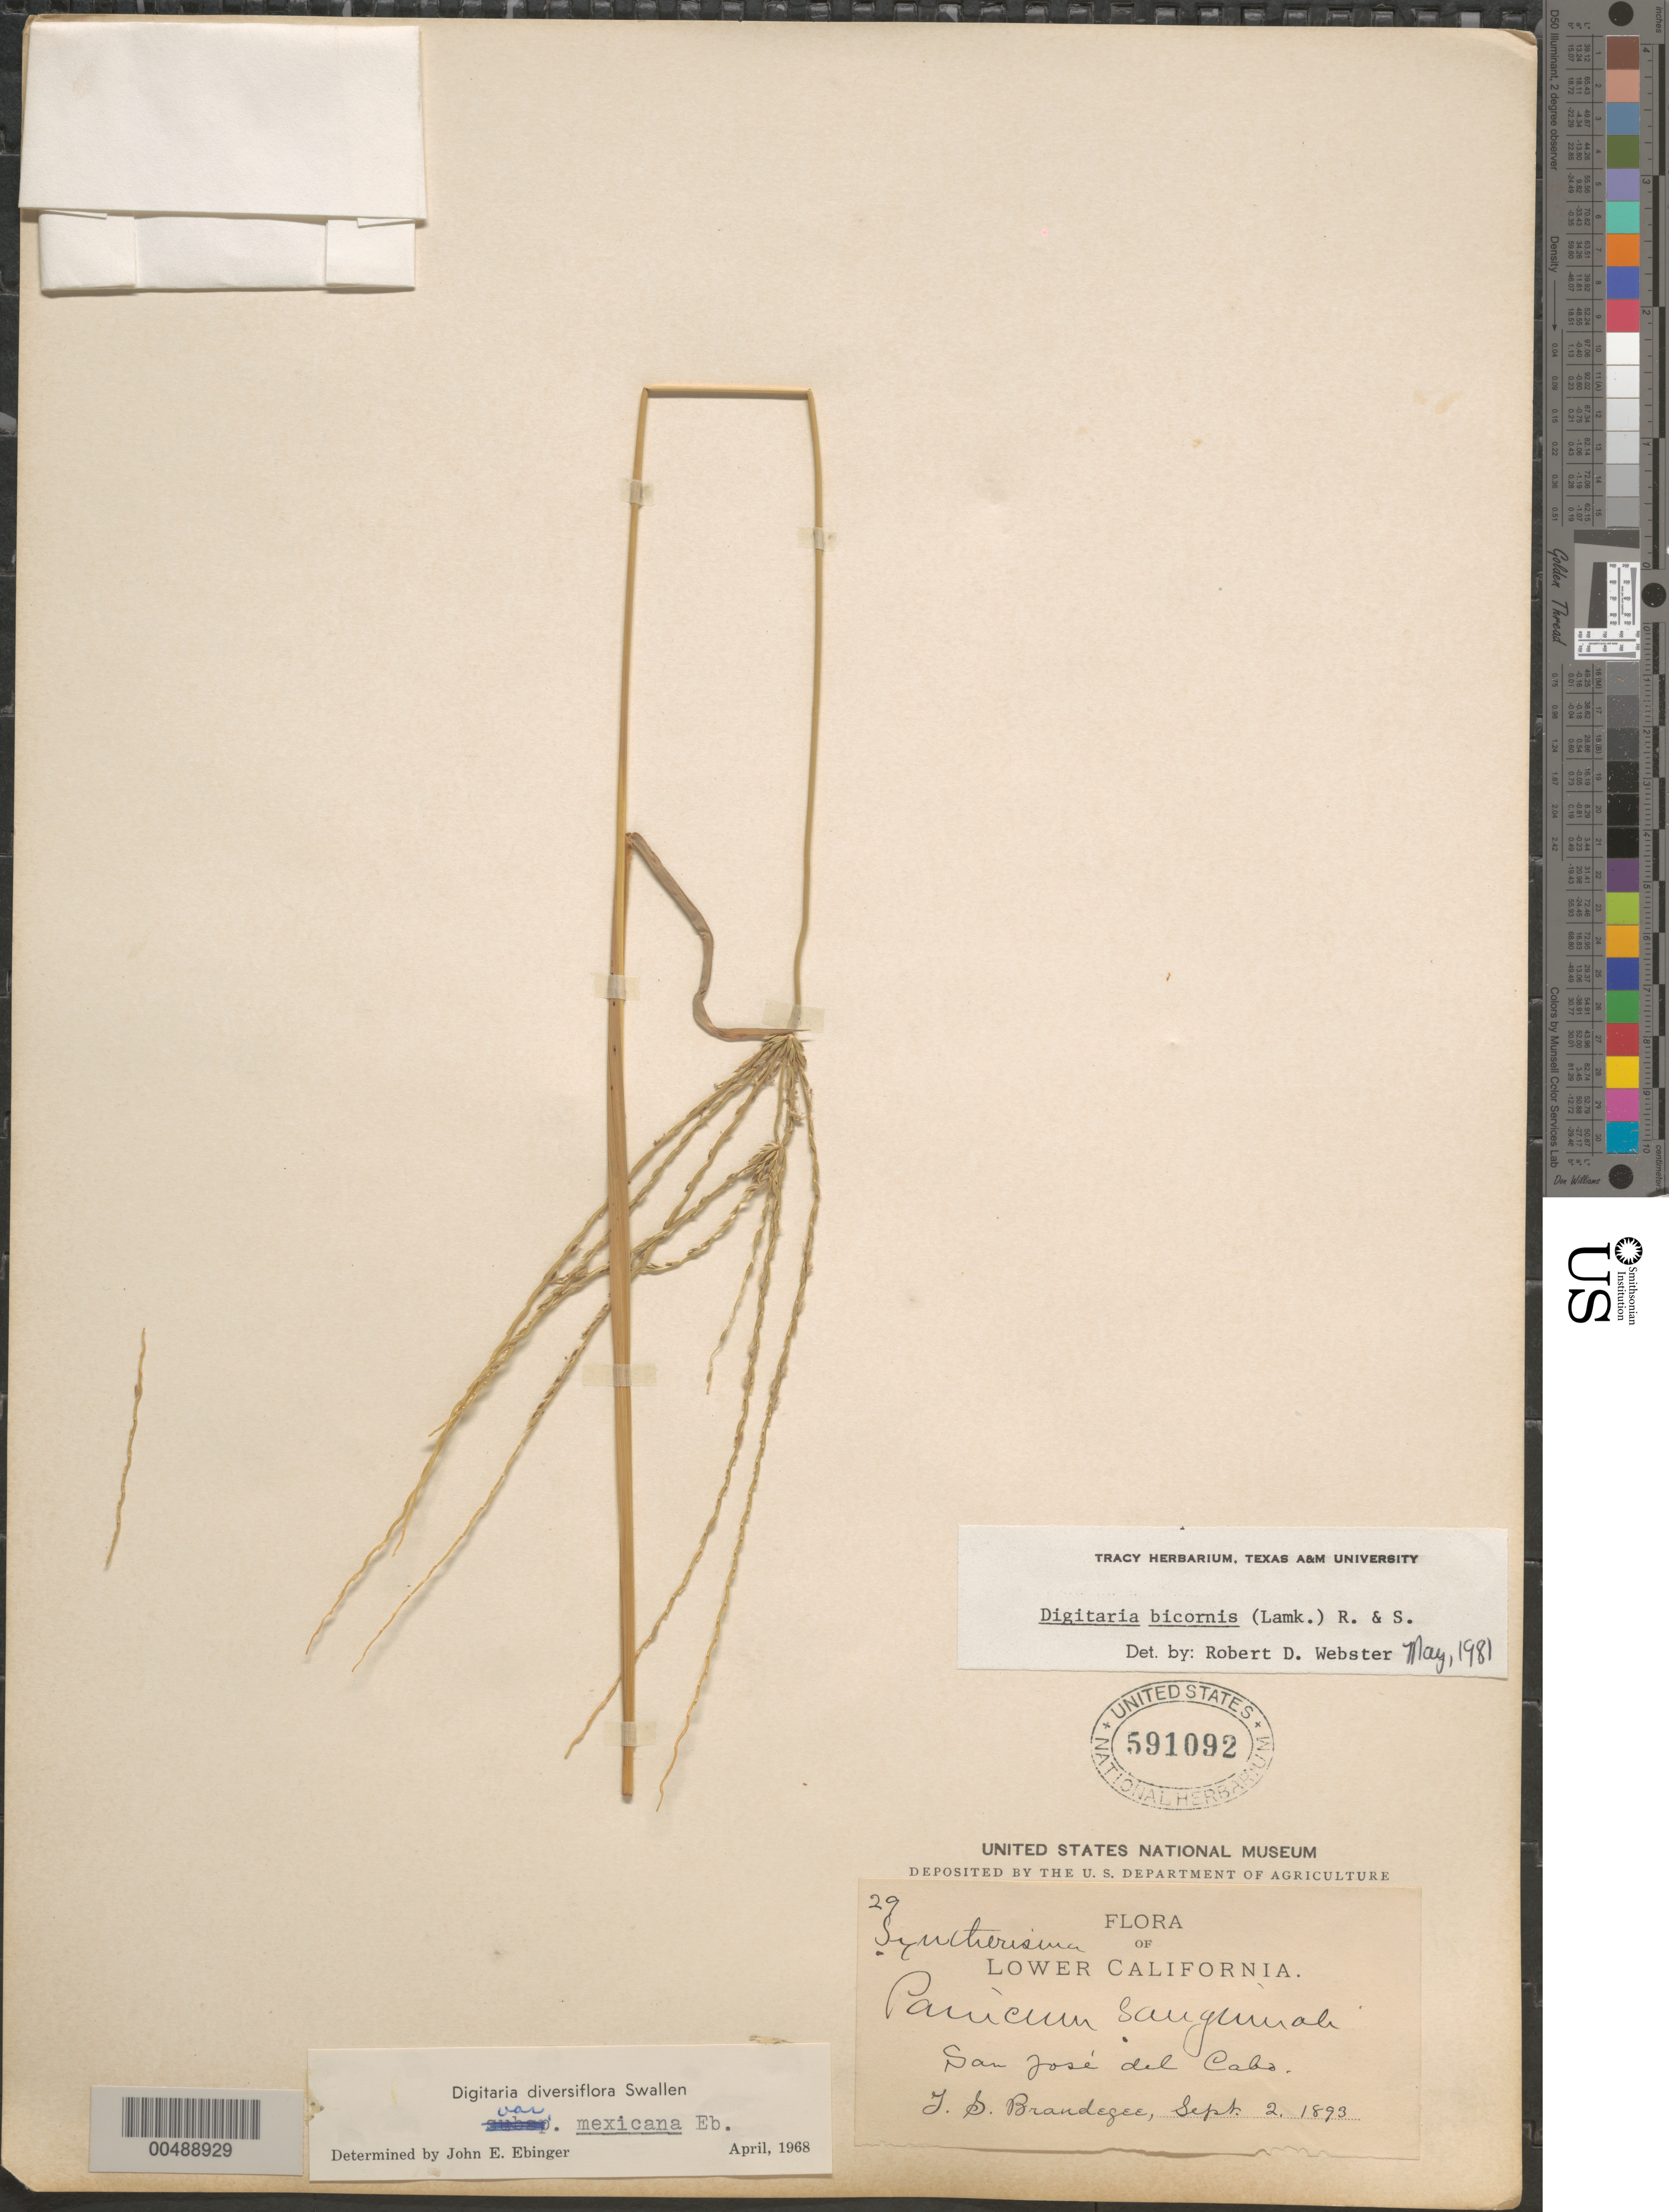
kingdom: Plantae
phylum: Tracheophyta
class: Liliopsida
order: Poales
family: Poaceae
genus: Digitaria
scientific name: Digitaria bicornis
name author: (Lam.) Roem. & Schult.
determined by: Webster, Robert D.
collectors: T. S. Brandegee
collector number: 29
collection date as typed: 2 Sep 1893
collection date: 1893-09-02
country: Mexico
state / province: Baja California Sur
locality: San José del Cabo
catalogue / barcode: US 591092